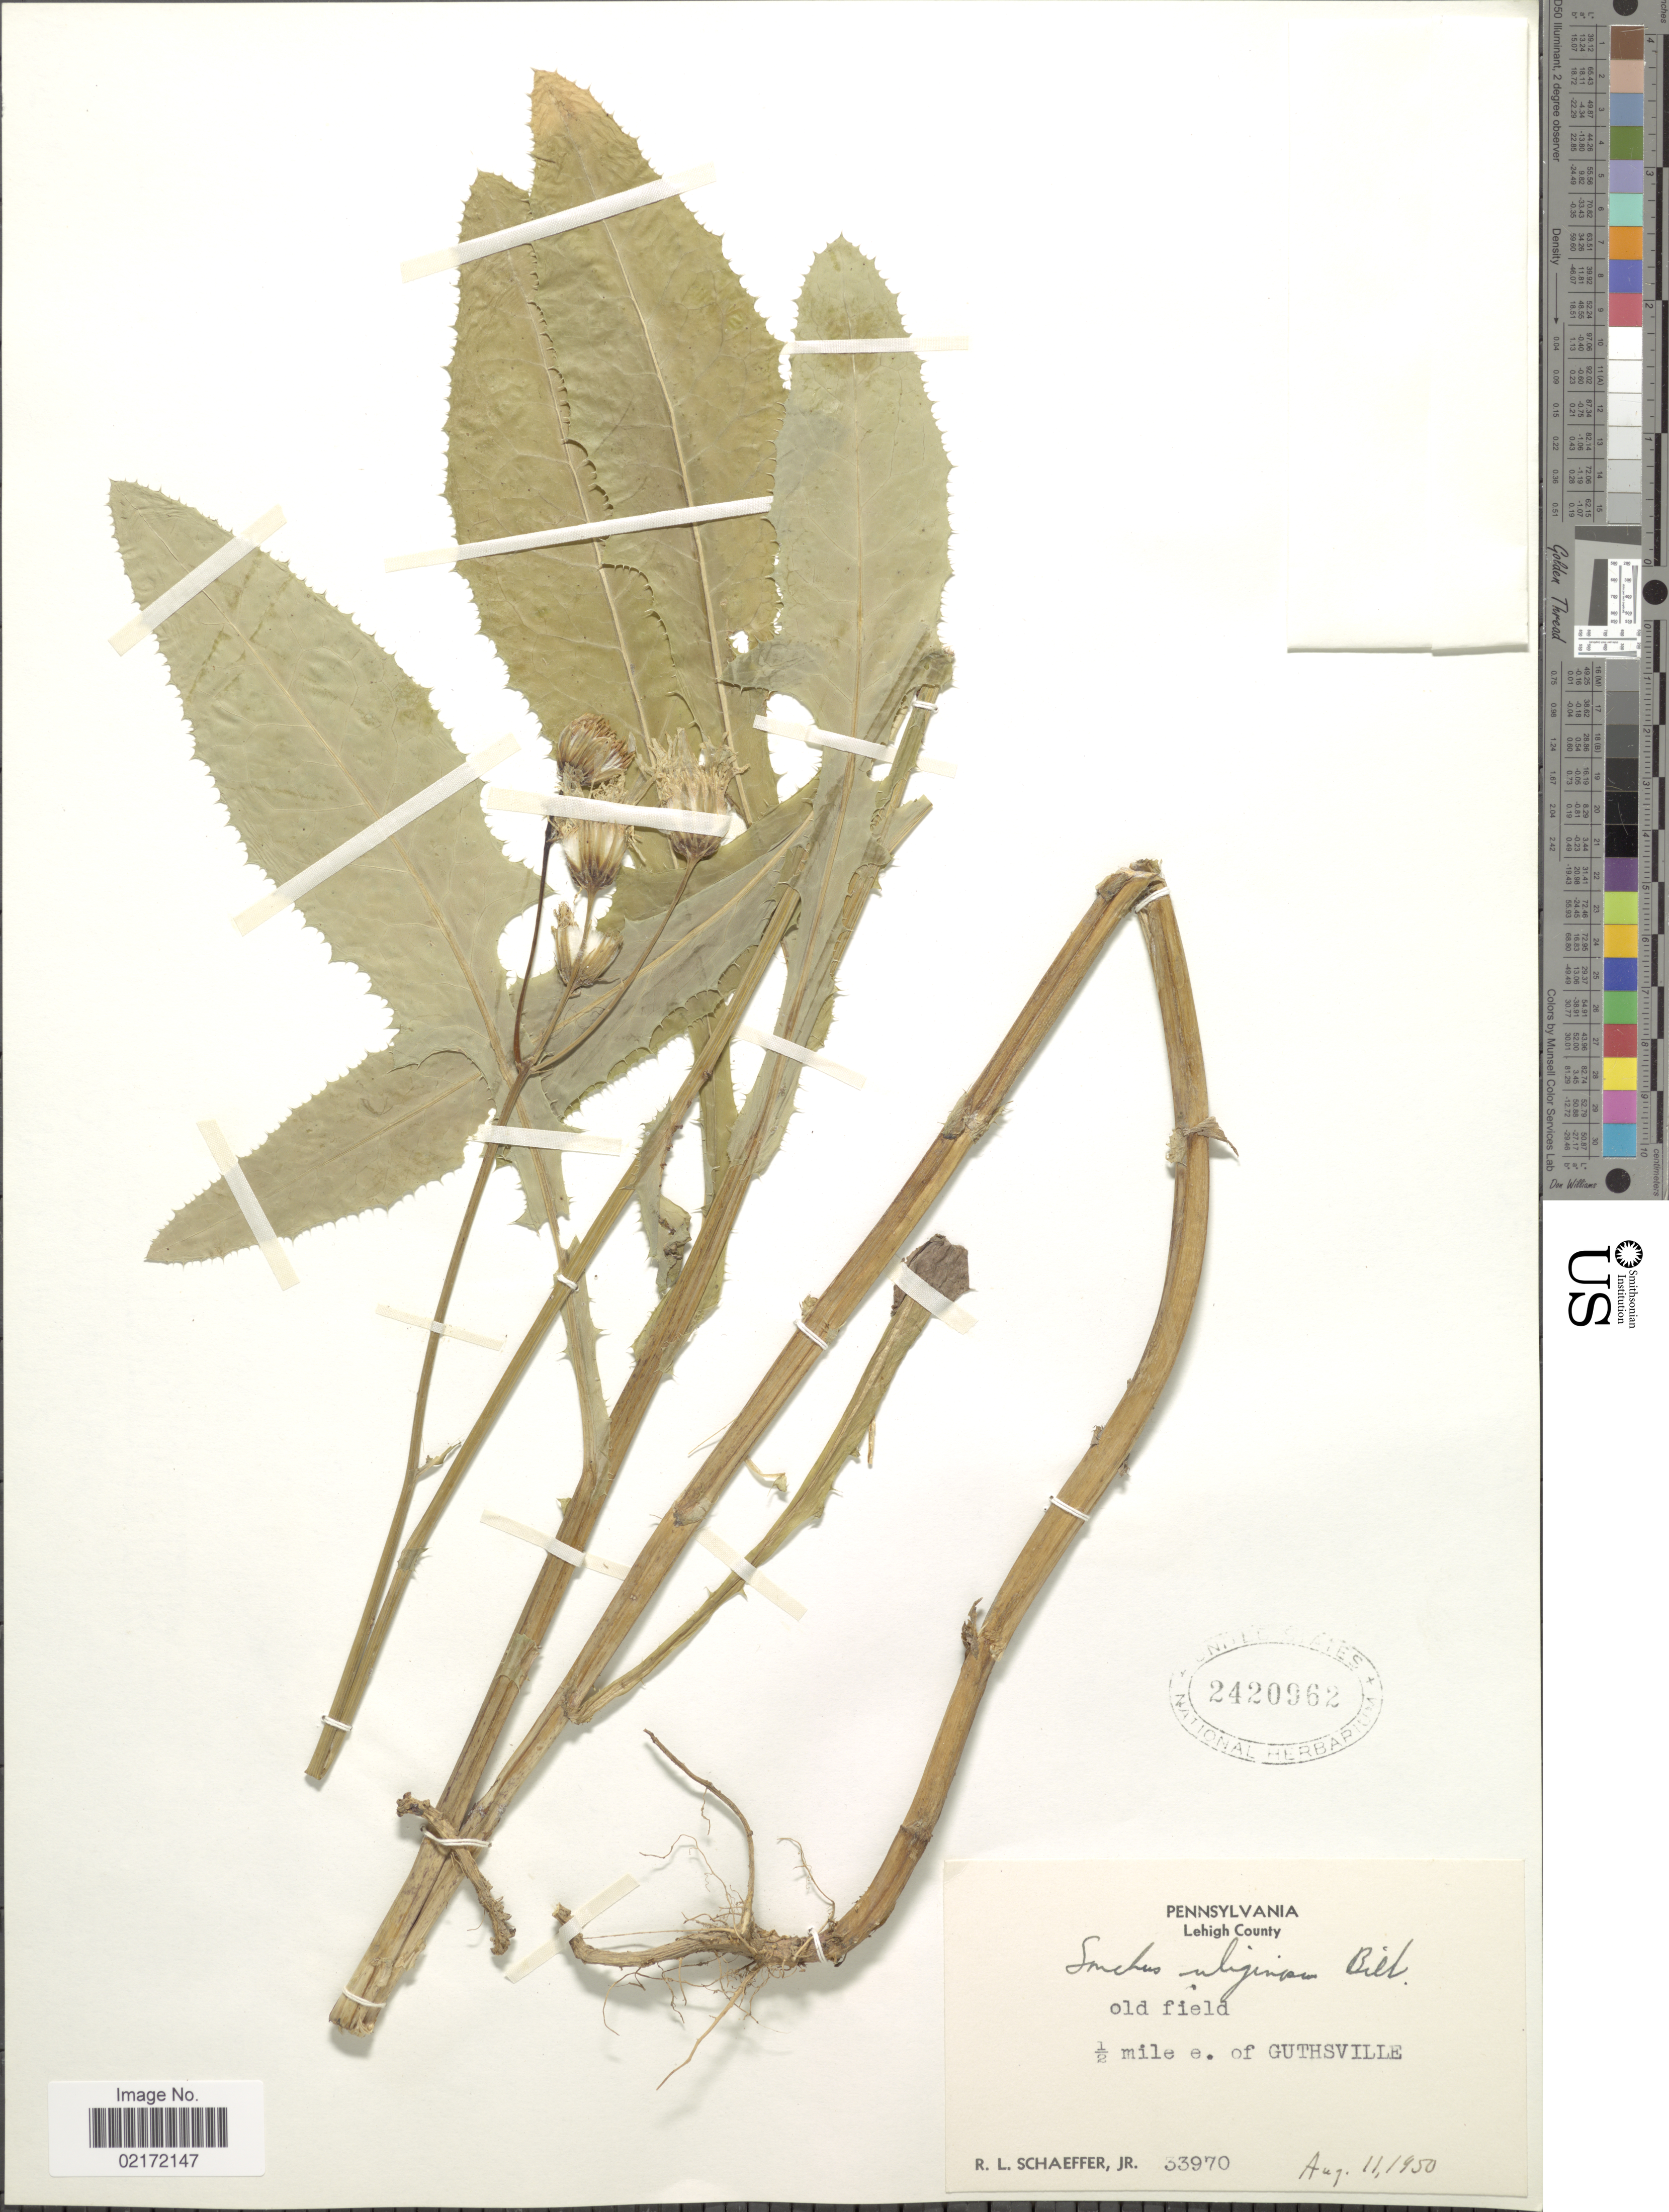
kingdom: Plantae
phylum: Tracheophyta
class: Magnoliopsida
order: Asterales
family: Asteraceae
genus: Sonchus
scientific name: Sonchus arvensis subsp. uliginosus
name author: (M. Bieb.) Nyman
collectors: R. L. Schaeffer Jr.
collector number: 33970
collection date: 1950-08-11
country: United States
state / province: Pennsylvania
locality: Lehigh County. ½ mile e. of Guthsville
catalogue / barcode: US 2420962